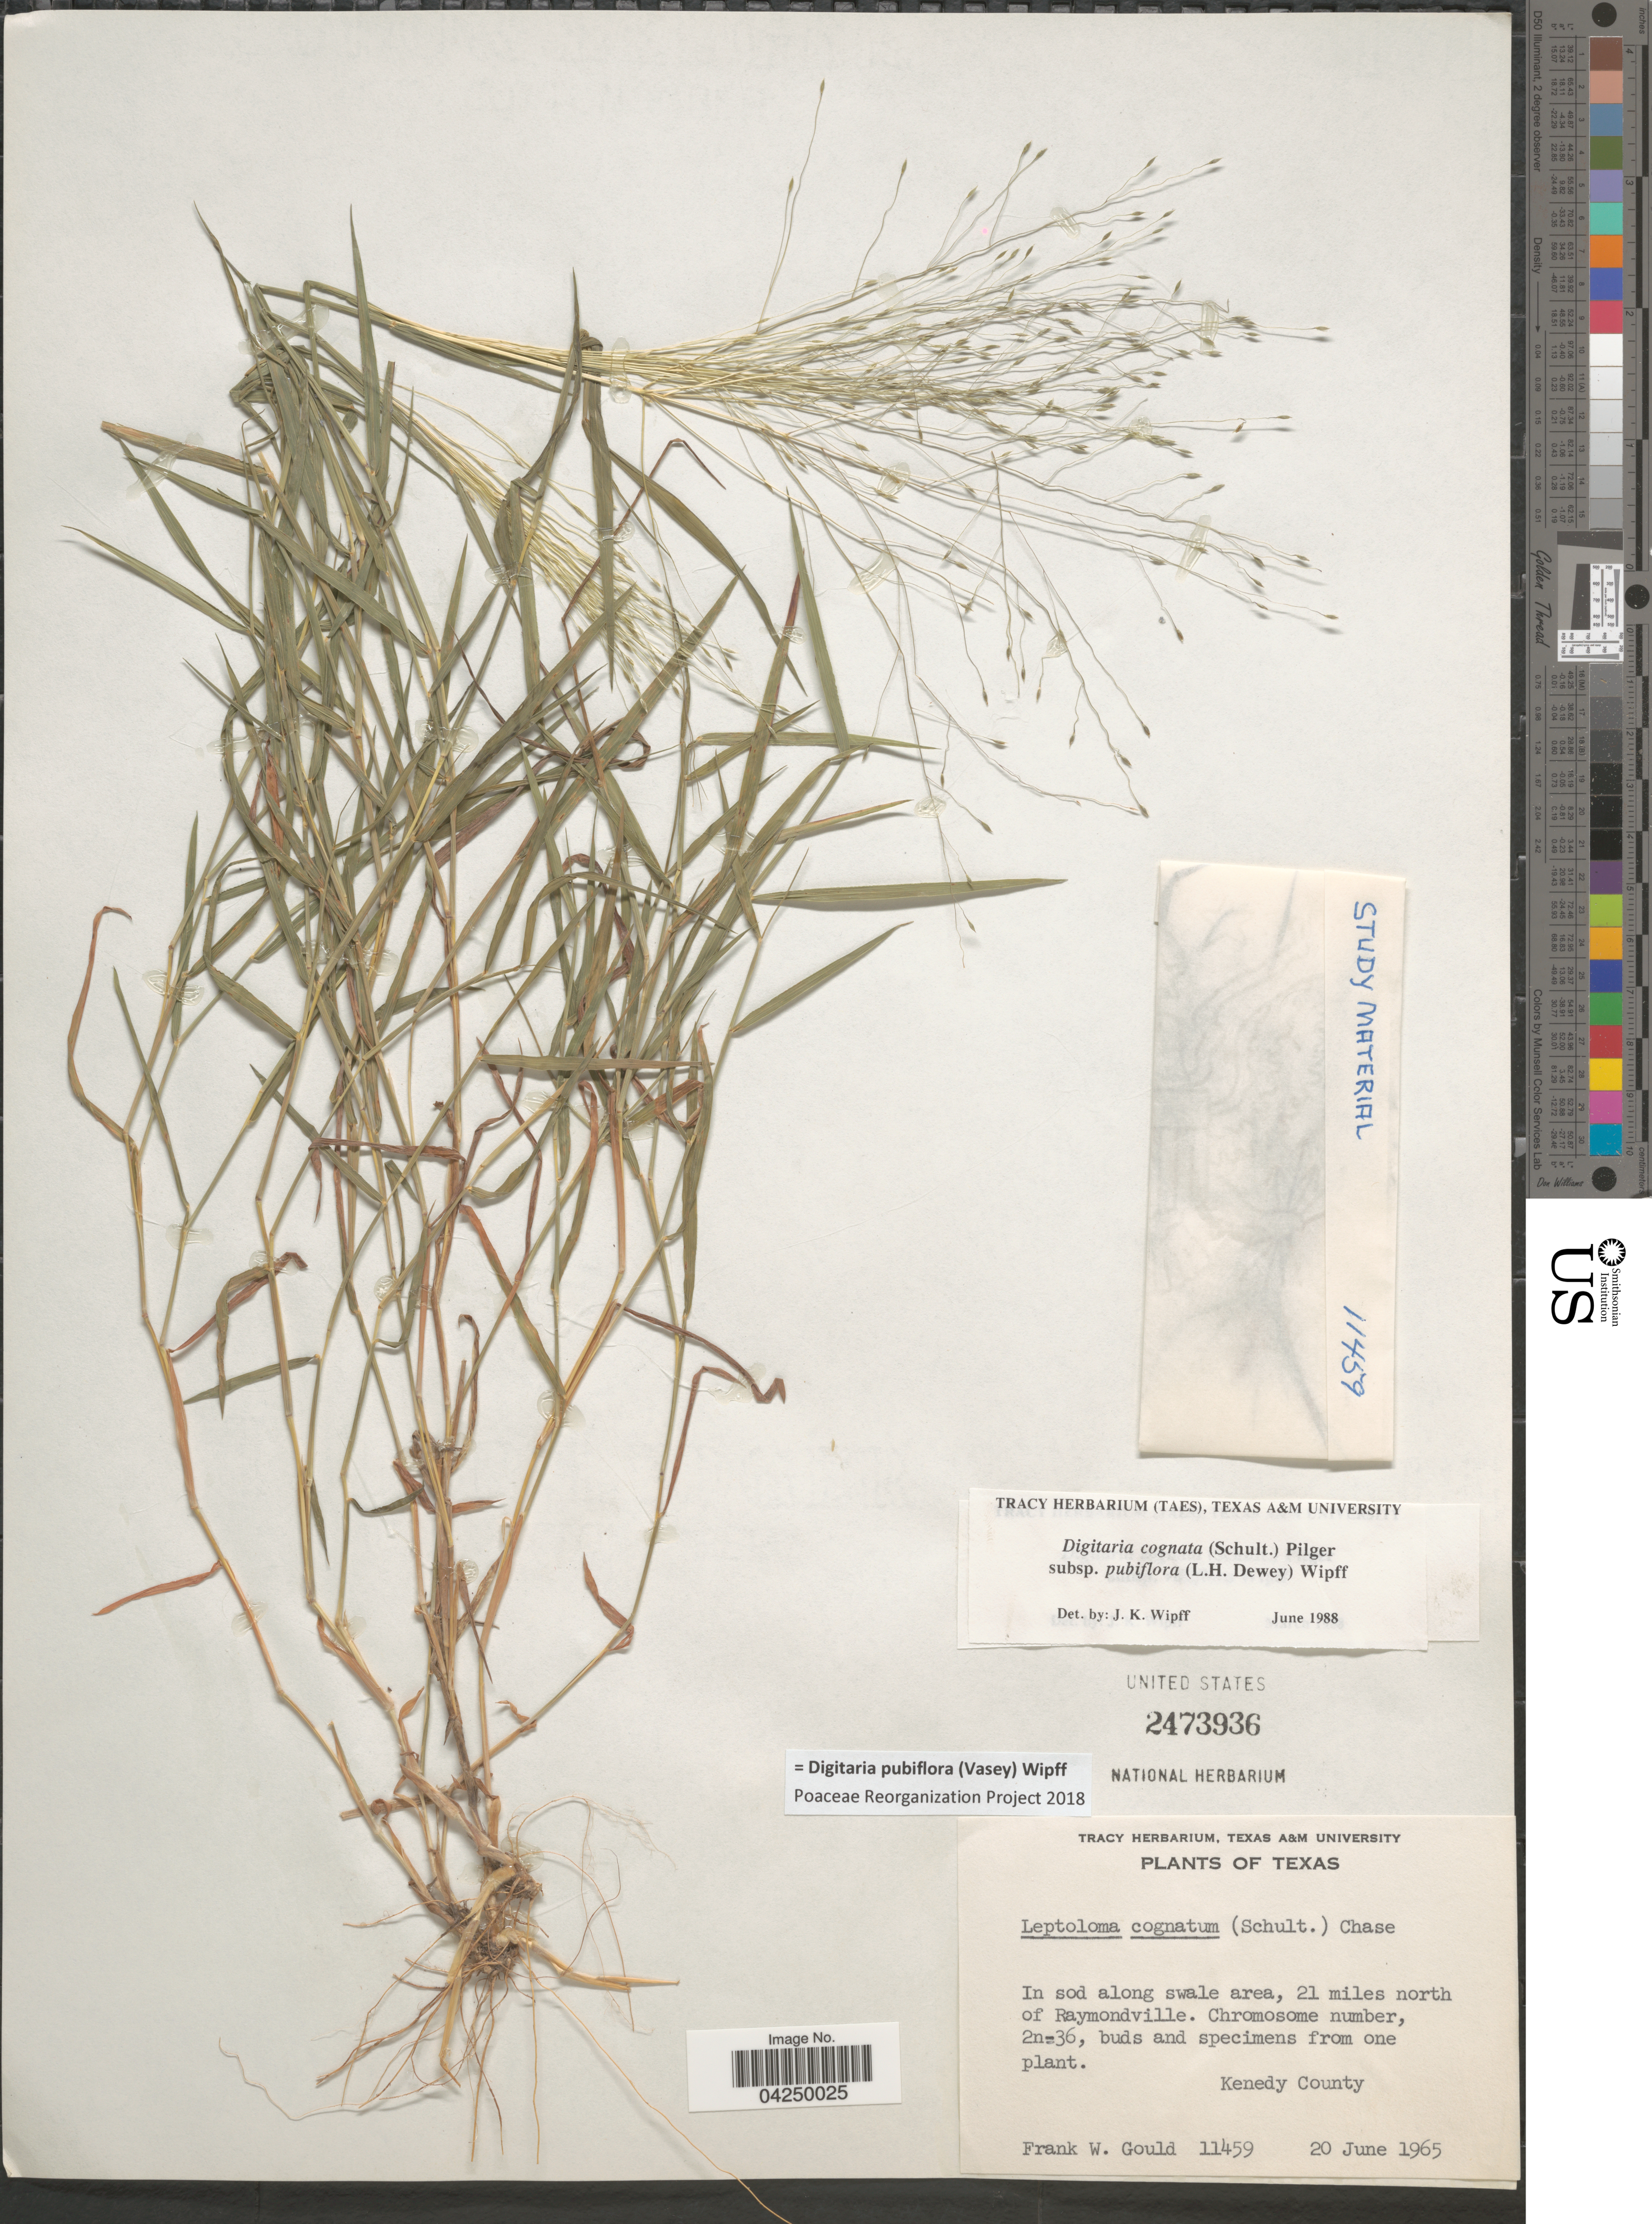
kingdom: Plantae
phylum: Tracheophyta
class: Liliopsida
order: Poales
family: Poaceae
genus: Digitaria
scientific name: Digitaria pubiflora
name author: (Vasey) Wipff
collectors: F. W. Gould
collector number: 11459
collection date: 1965-06-20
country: United States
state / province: Texas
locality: In sod along swale area, 21 miles north of Raymondville. Kenedy County.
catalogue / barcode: US 2473936